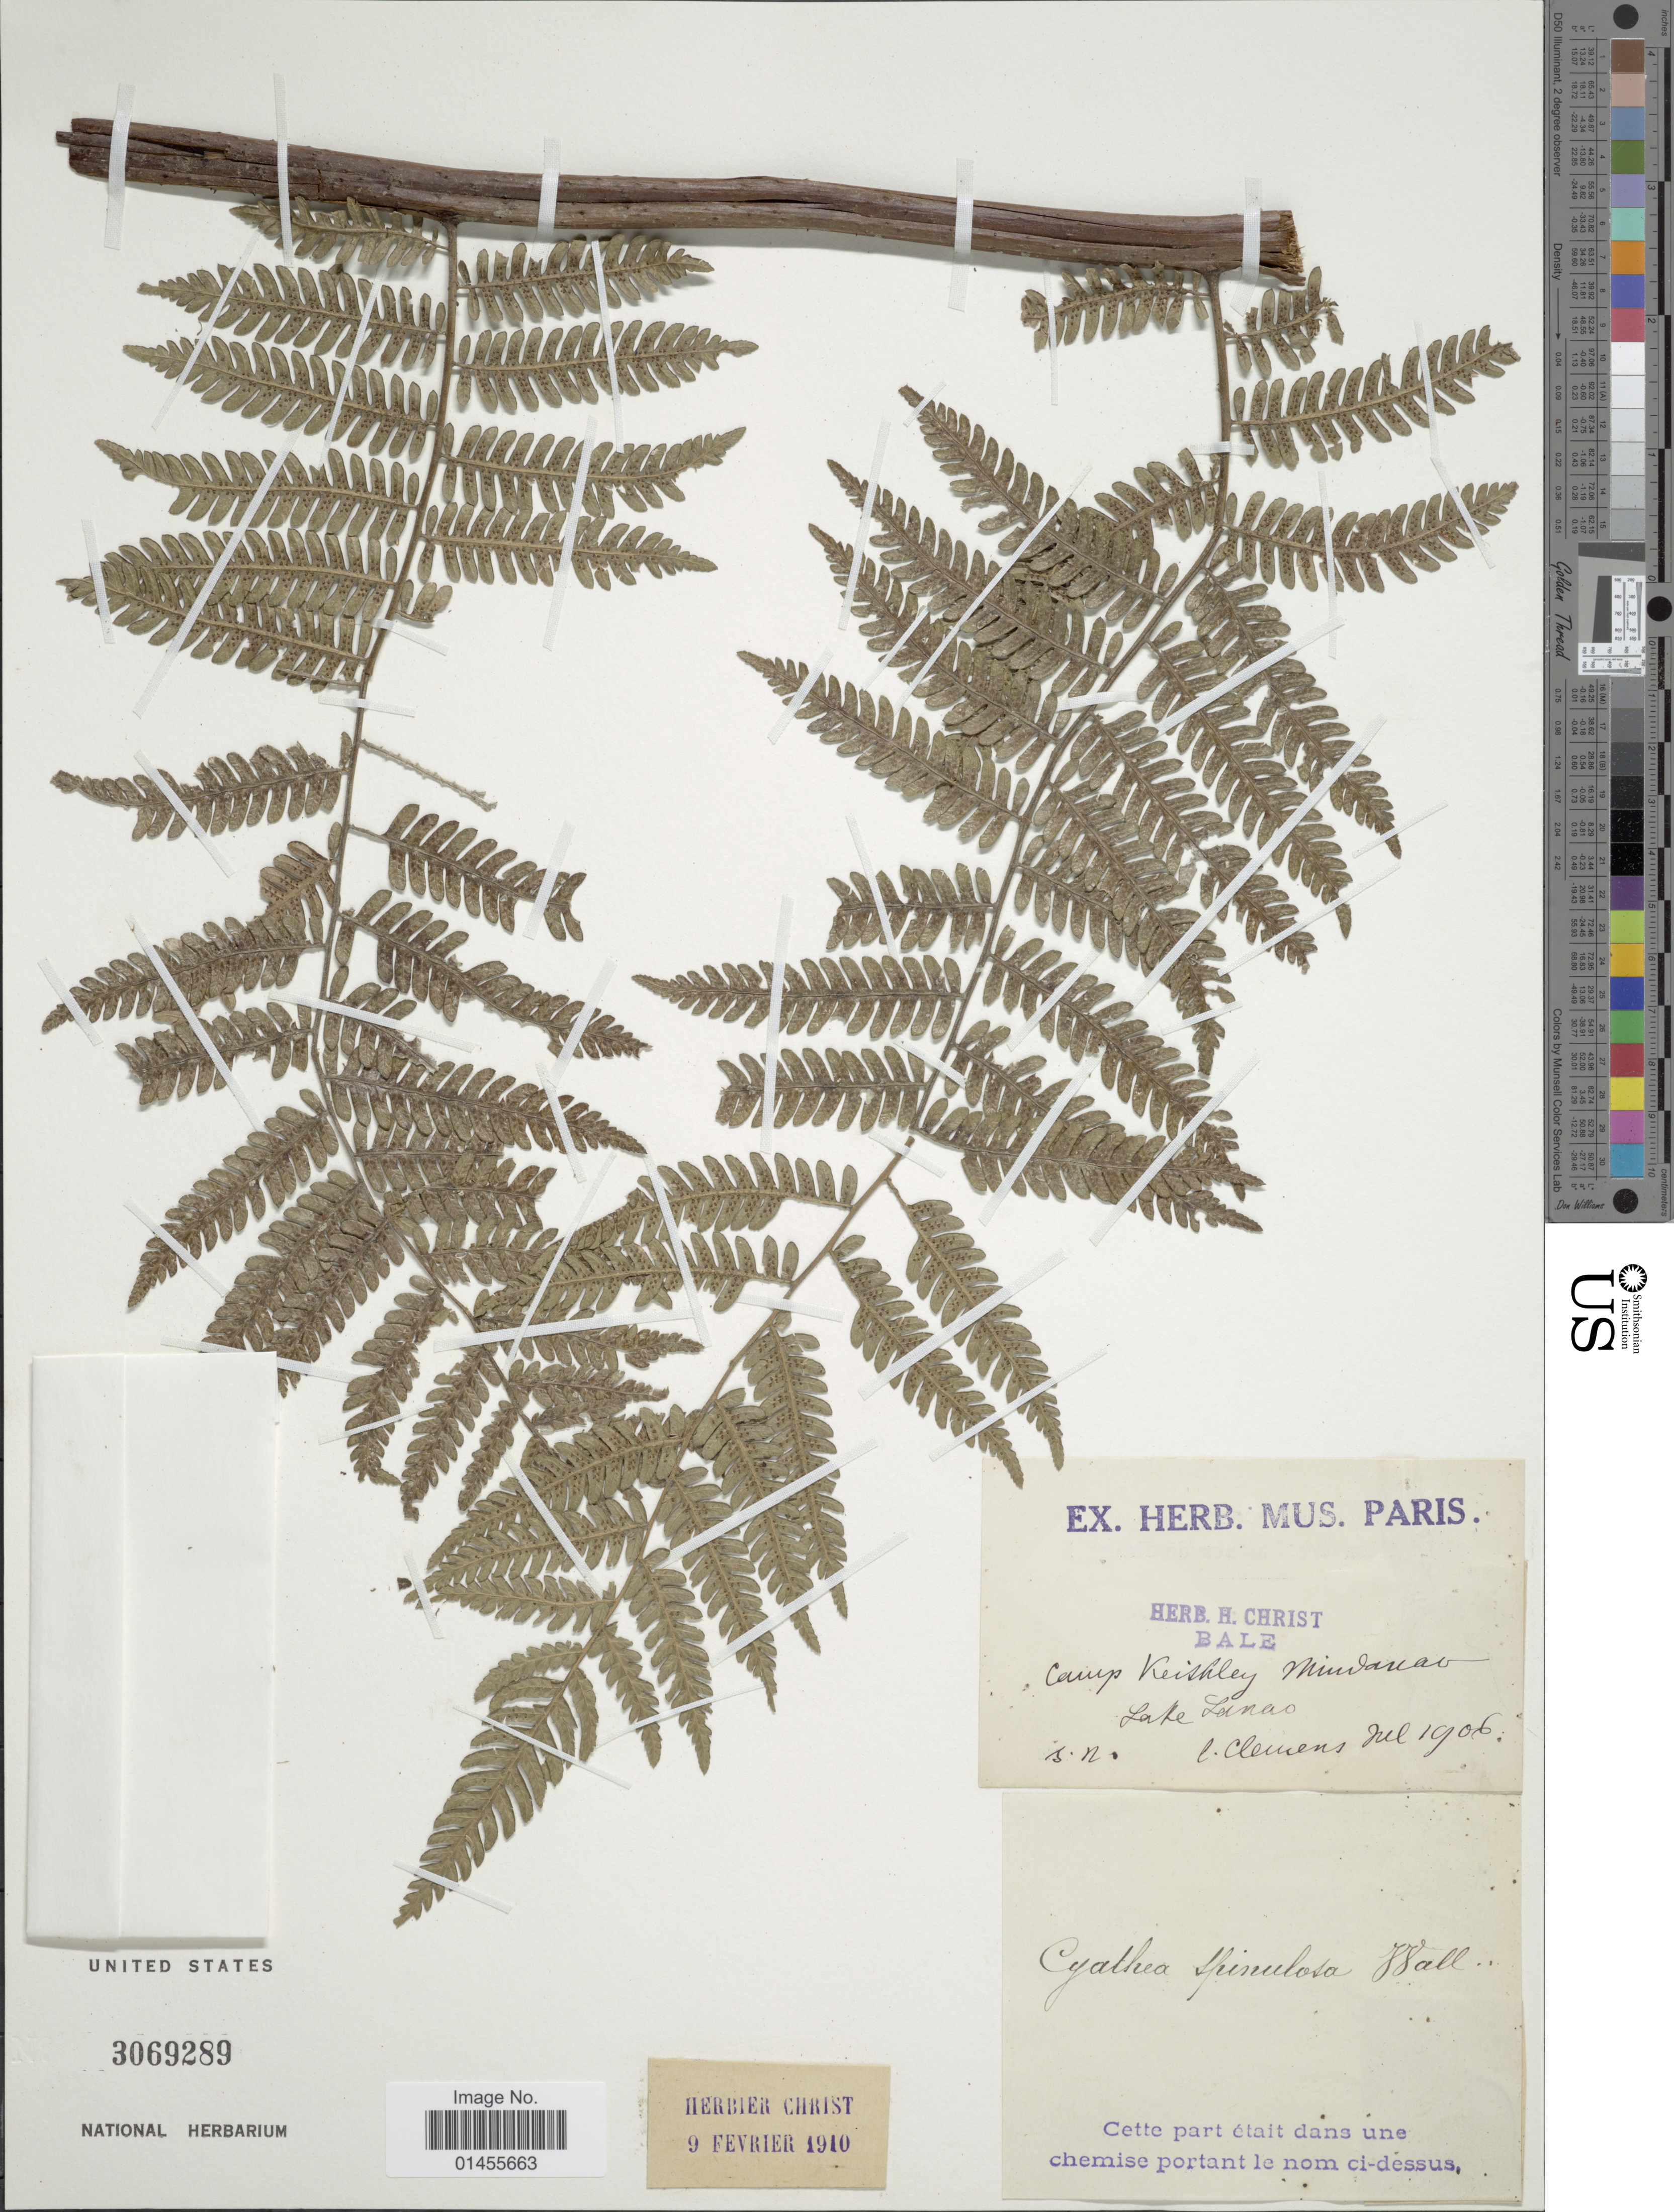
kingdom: Plantae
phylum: Tracheophyta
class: Polypodiopsida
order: Cyatheales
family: Cyatheaceae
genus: Alsophila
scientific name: Alsophila spinulosa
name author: (Wall. ex Hook.) R.M. Tryon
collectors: -. Clemens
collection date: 1906-07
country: Philippines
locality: Camp Keishley Mindanao, Lake Lanao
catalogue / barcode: US 3069289